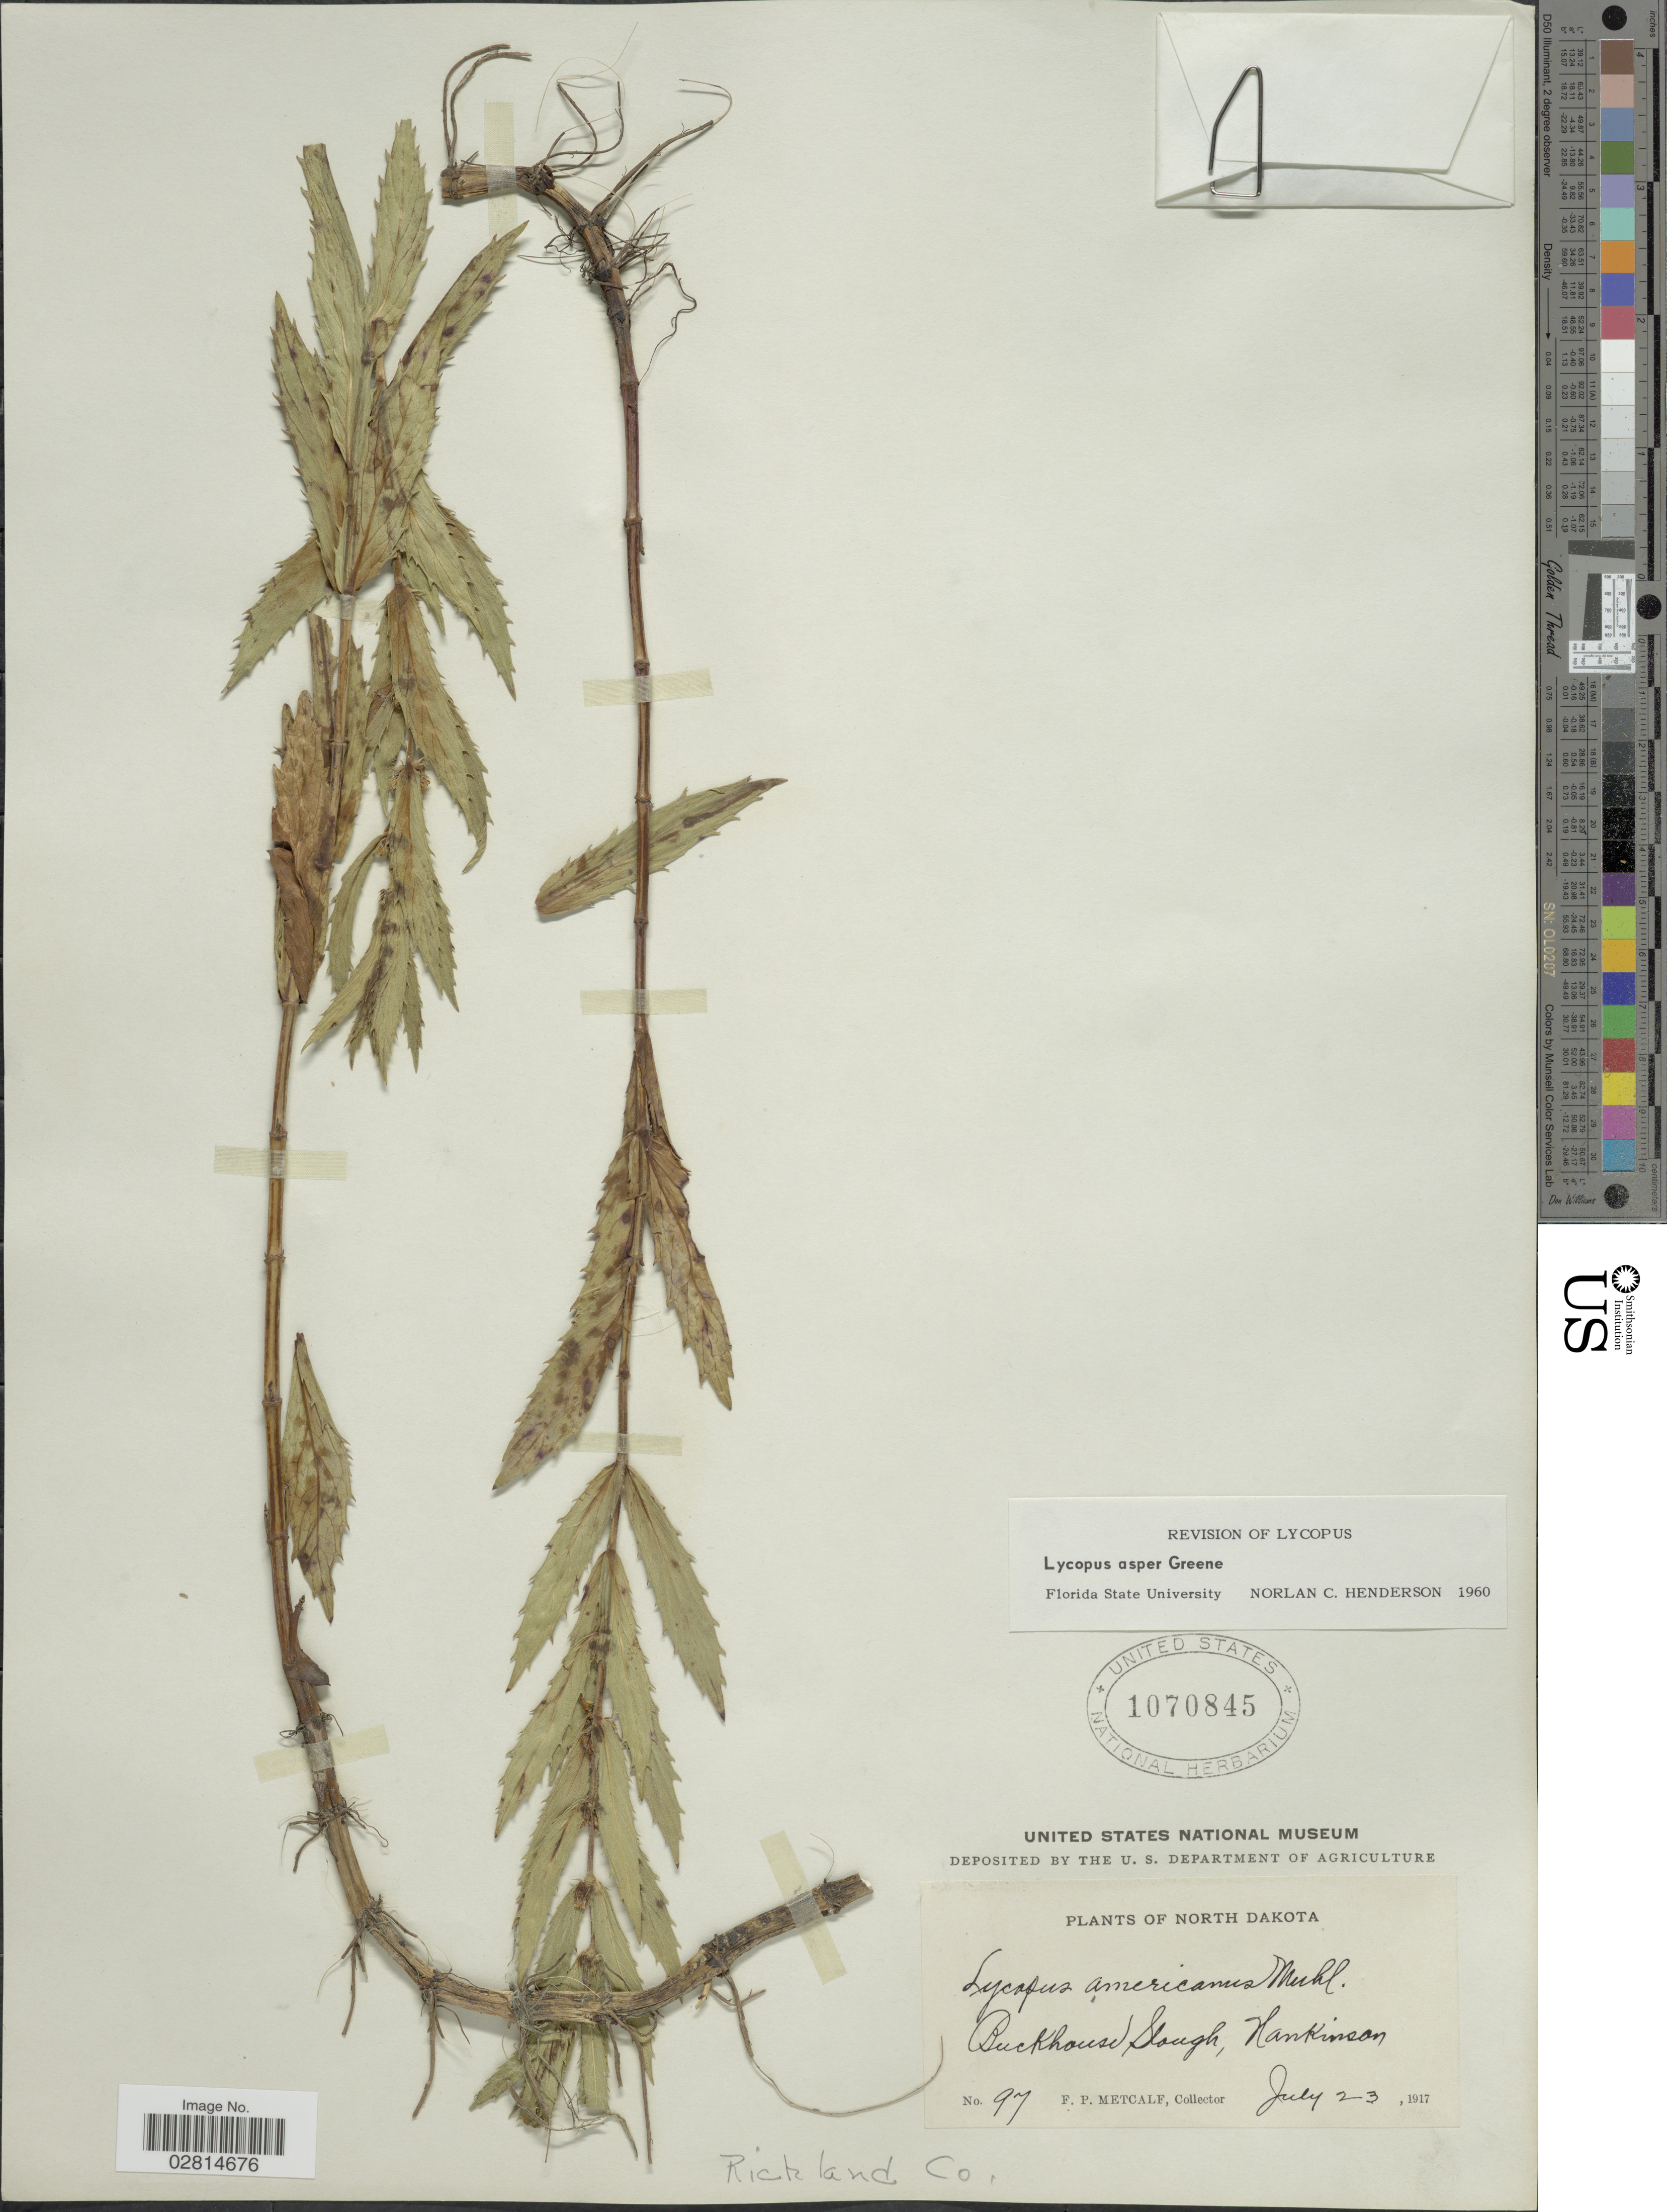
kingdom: Plantae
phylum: Tracheophyta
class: Magnoliopsida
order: Lamiales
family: Lamiaceae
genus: Lycopus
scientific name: Lycopus asper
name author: Greene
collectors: F. Metcalf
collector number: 97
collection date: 1917-07-23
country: United States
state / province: North Dakota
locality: Buckhouse Slough, Hankinson. Richland Co.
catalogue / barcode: US 1070845